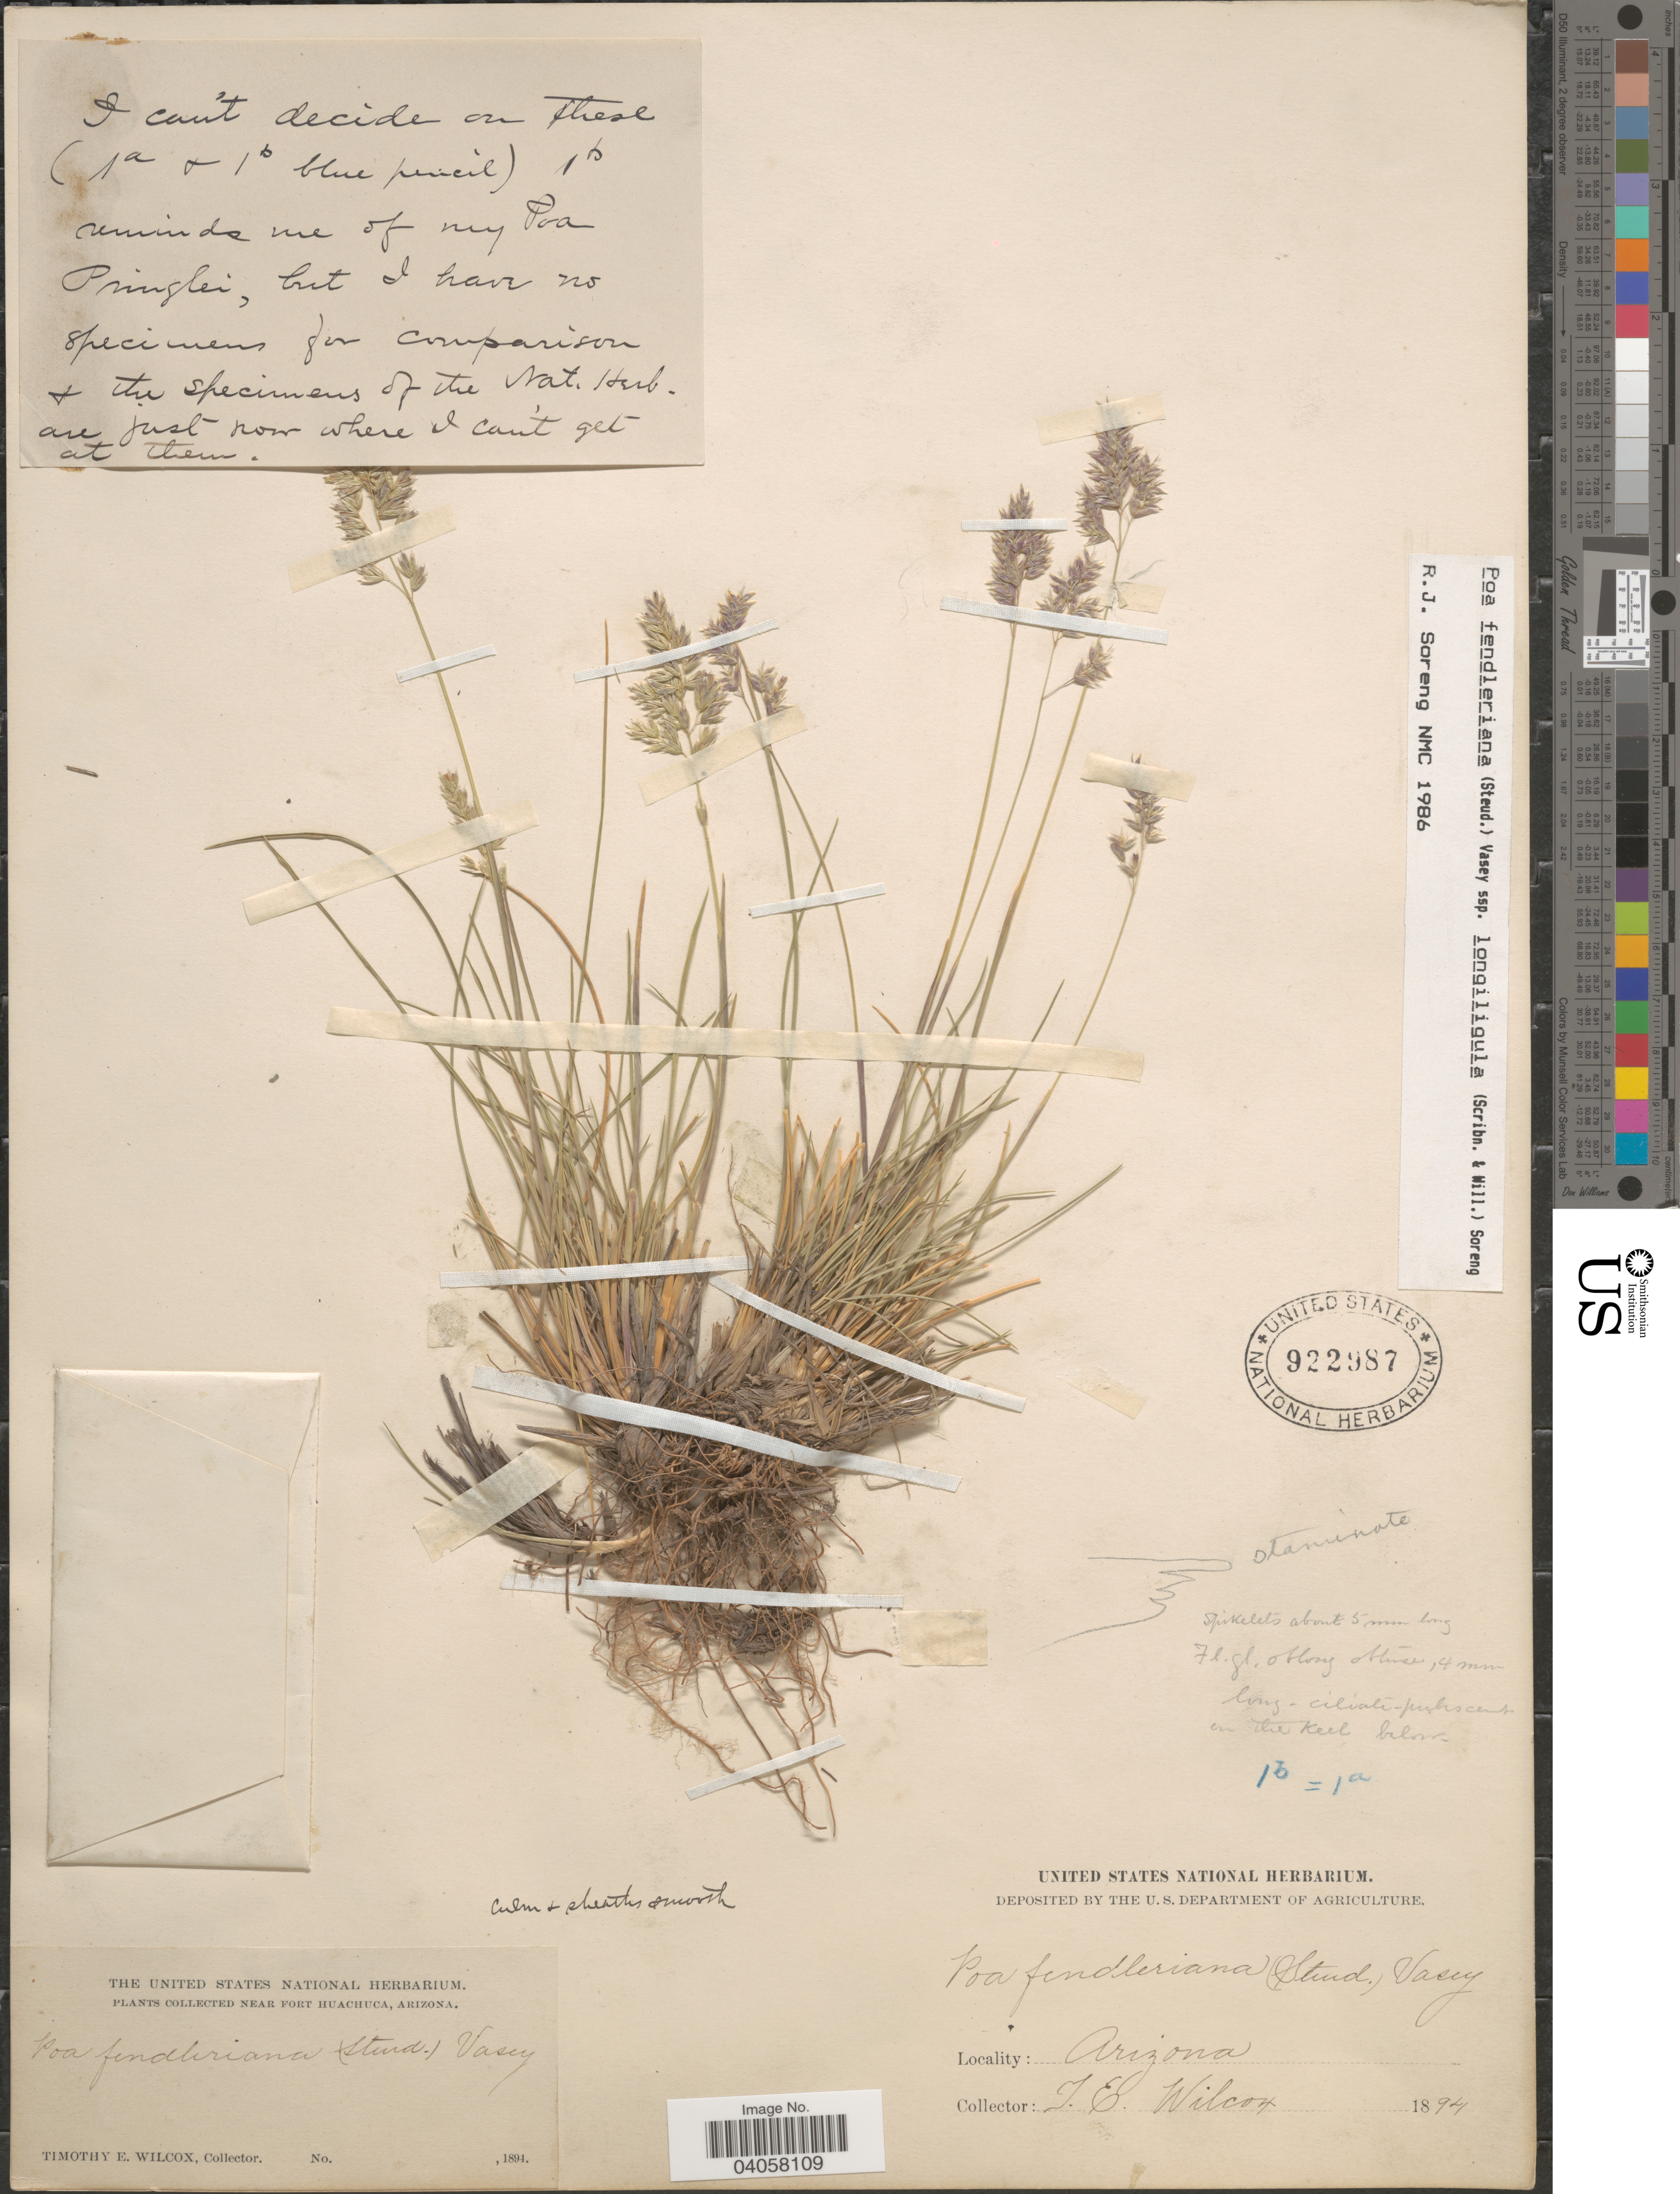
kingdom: Plantae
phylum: Tracheophyta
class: Liliopsida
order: Poales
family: Poaceae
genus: Poa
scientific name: Poa fendleriana subsp. longiligula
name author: (Scribn. & T.A. Williams) Soreng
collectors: T. E. Wilcox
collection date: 1894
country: United States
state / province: Arizona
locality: Near Fort Huachuca.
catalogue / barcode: US 922987